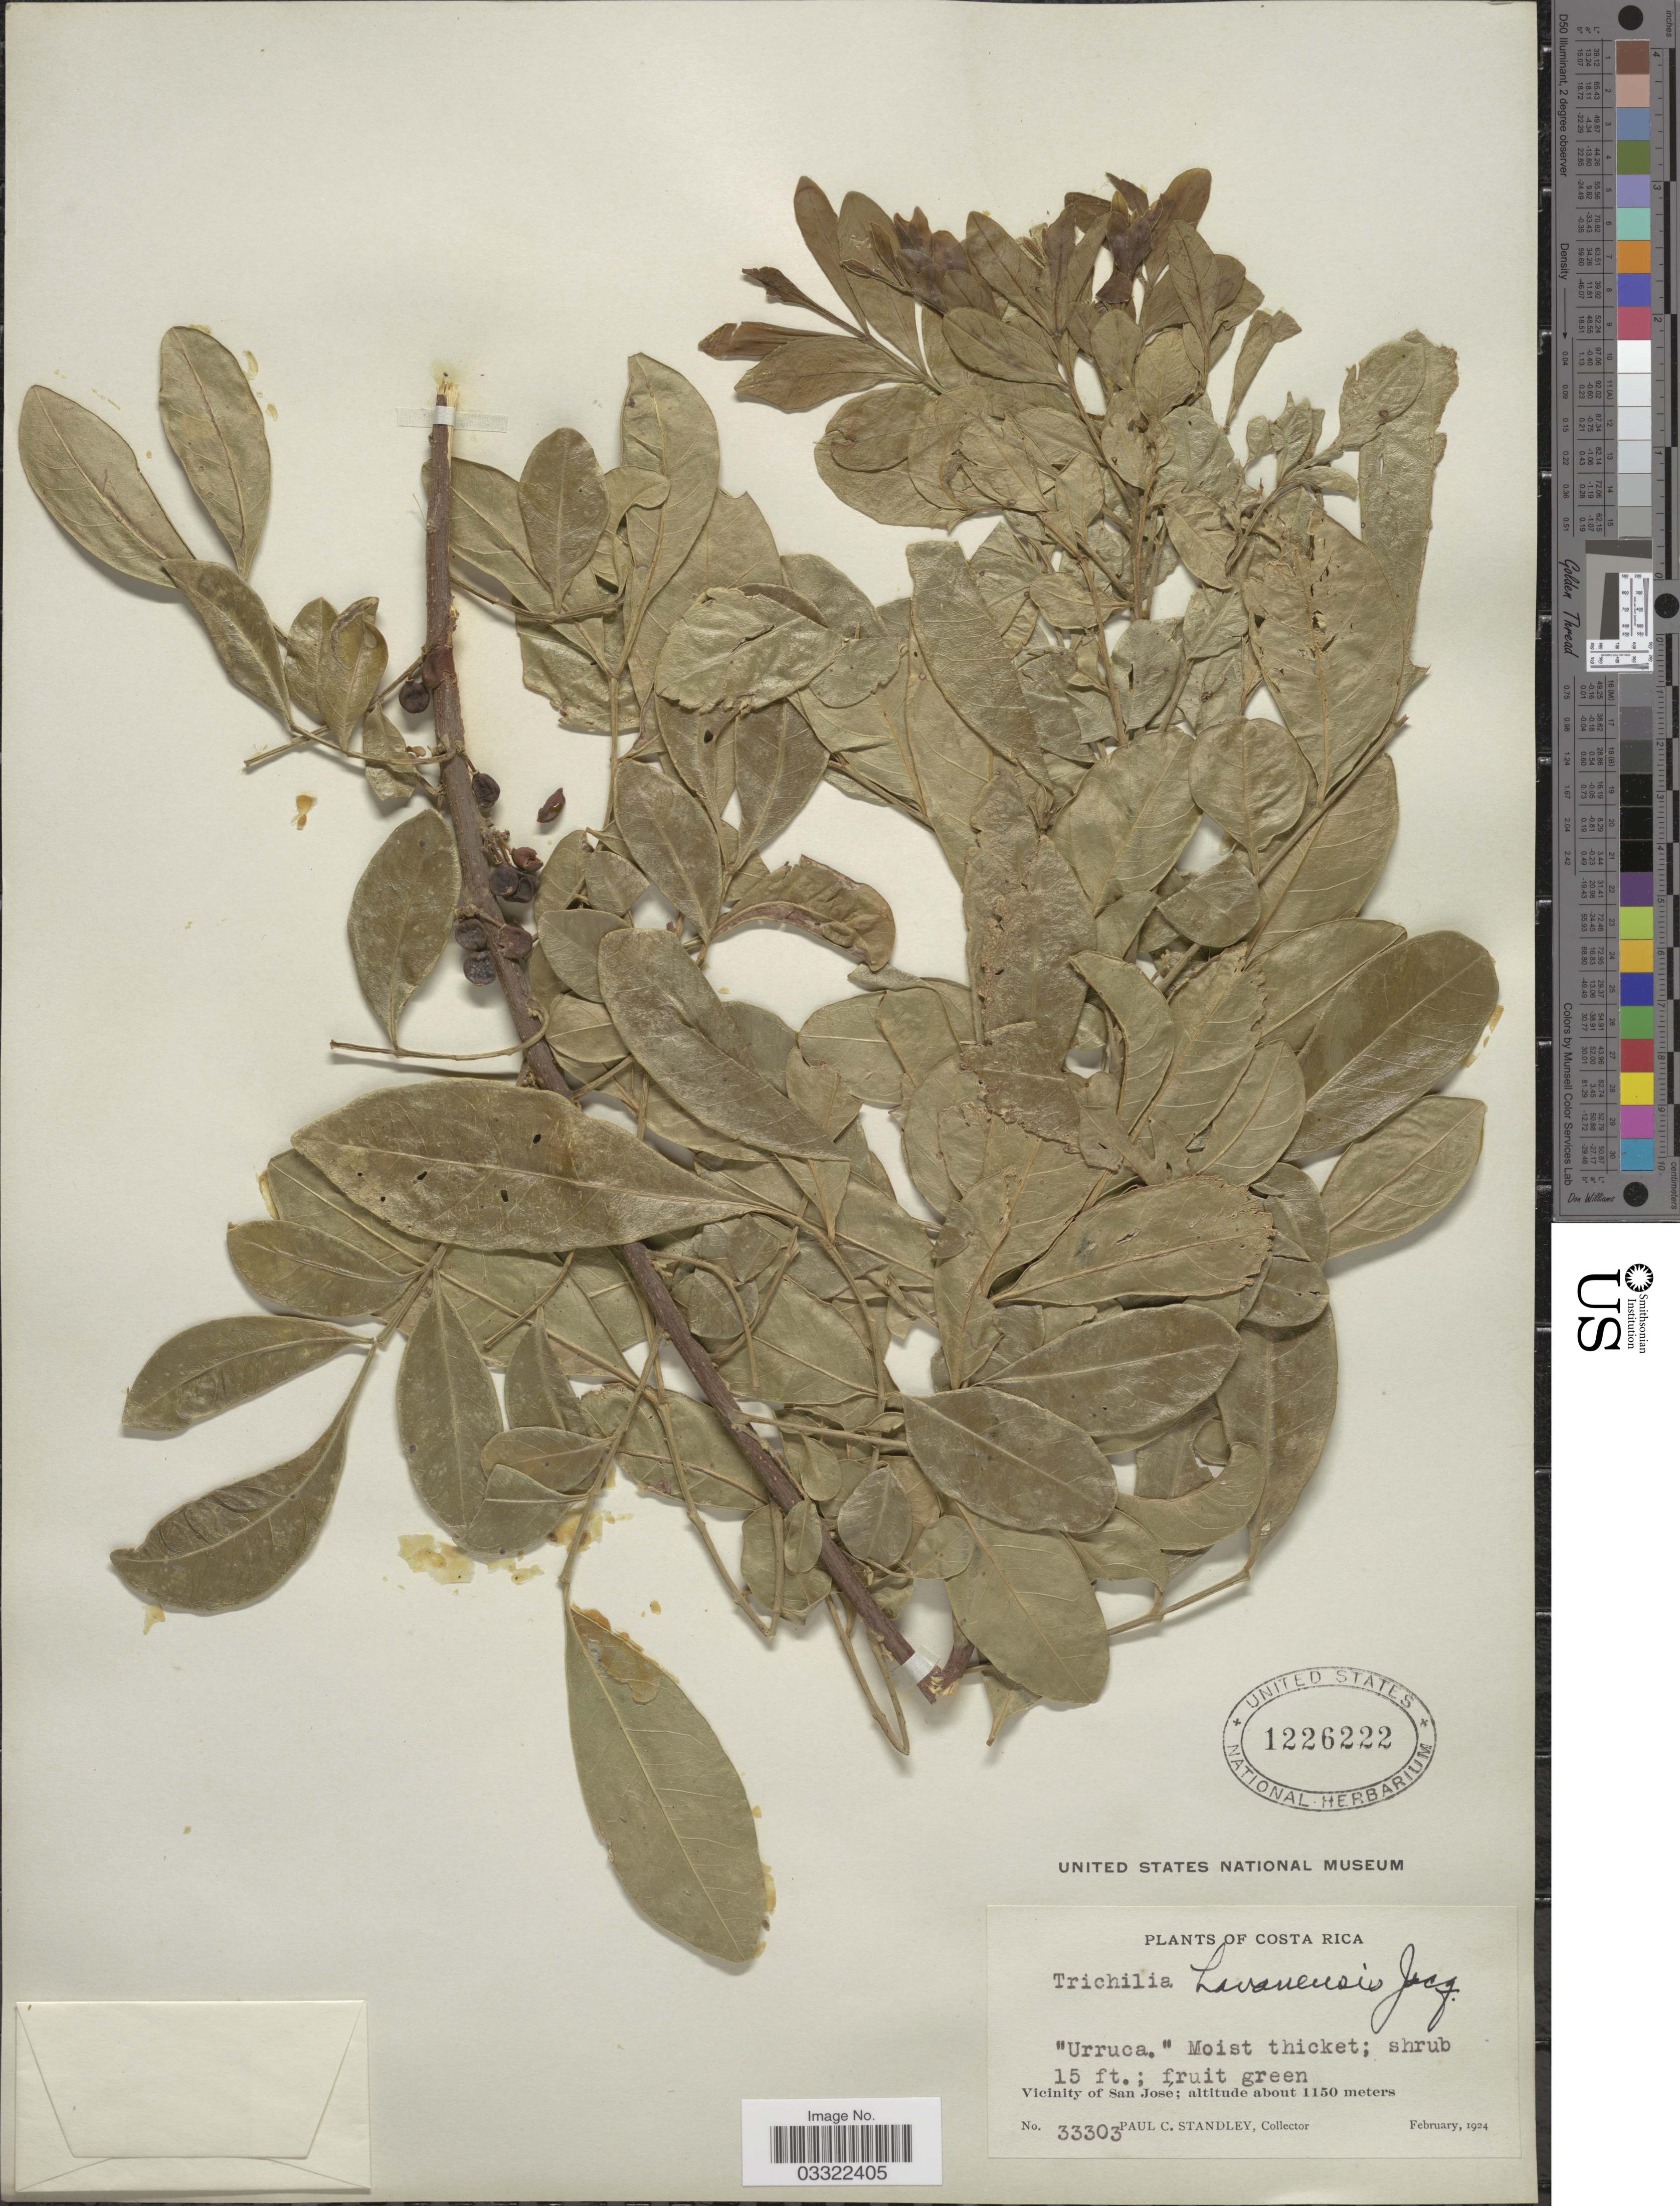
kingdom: Plantae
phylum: Tracheophyta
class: Magnoliopsida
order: Sapindales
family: Meliaceae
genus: Trichilia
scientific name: Trichilia havanensis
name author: Jacq.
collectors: P. C. Standley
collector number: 33303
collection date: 1924-02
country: Costa Rica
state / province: San José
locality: Vicinity of San José.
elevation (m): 1150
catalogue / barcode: US 1226222